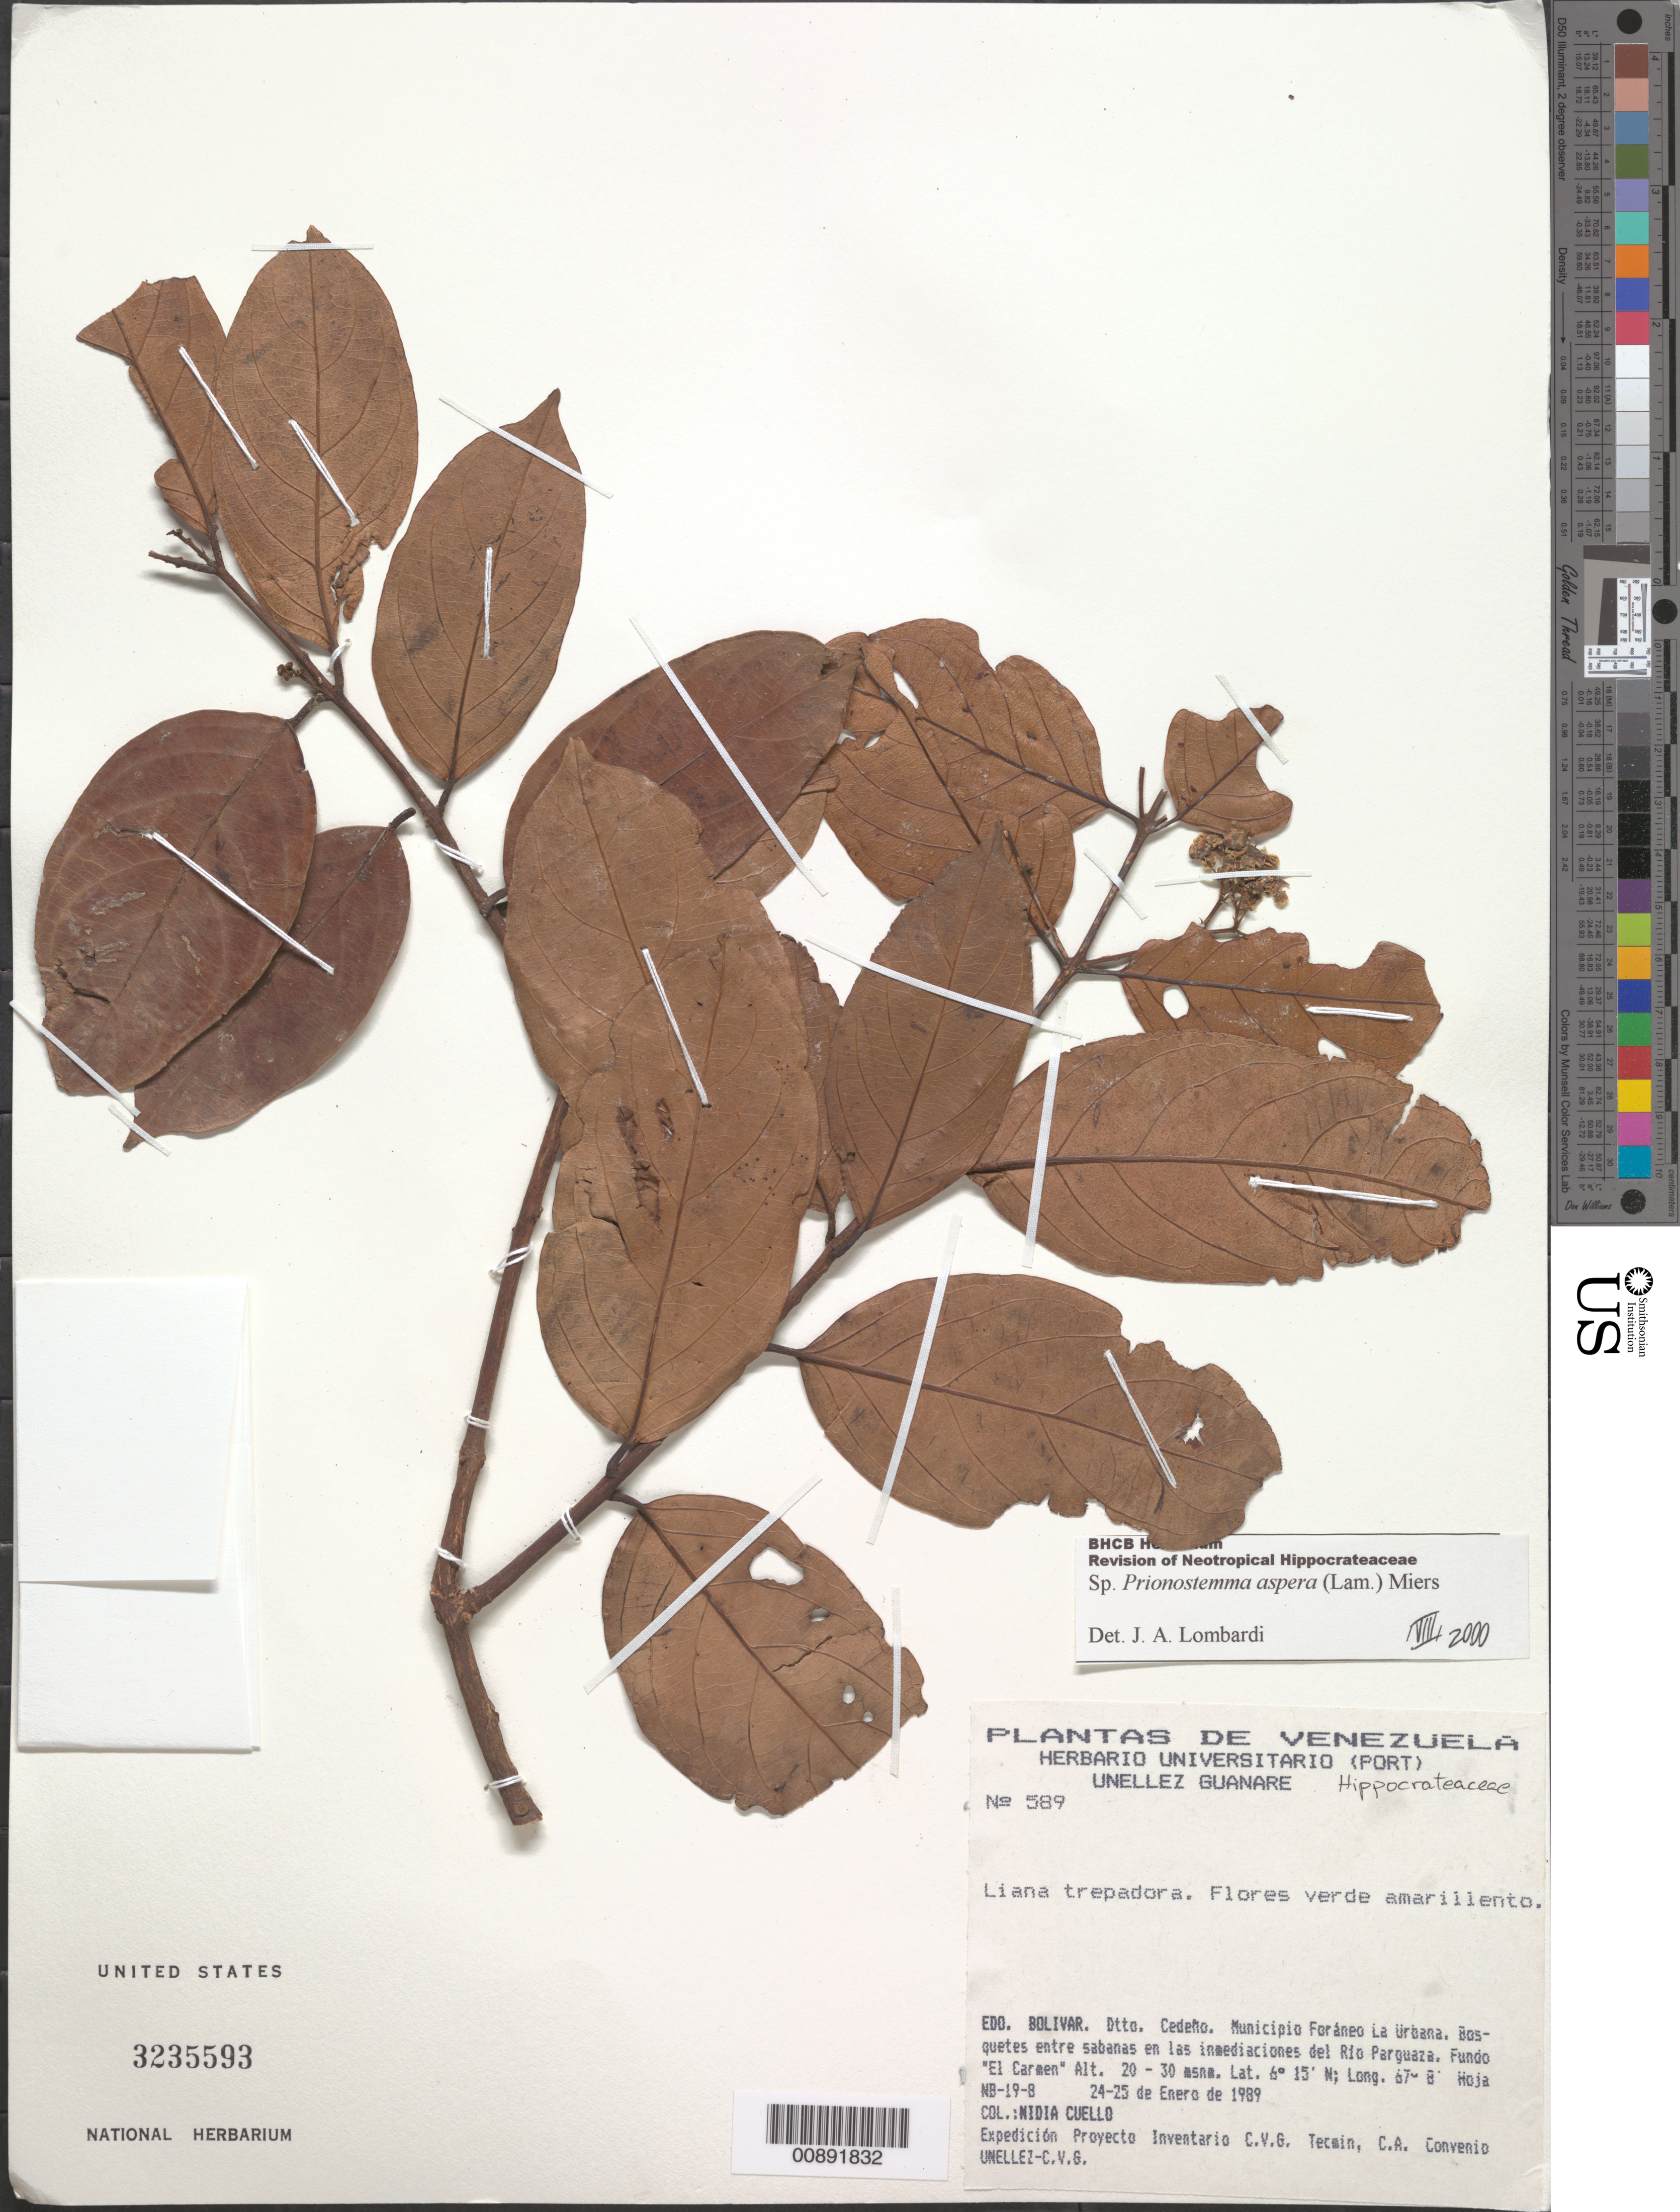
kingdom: Plantae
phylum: Tracheophyta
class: Magnoliopsida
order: Celastrales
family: Celastraceae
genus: Prionostemma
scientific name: Prionostemma aspera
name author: (Lam.) Miers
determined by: Lombardi, Julio A.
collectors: N. L. Cuello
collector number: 589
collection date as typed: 24-Jan-89 to 25-Jan-89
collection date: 1989-01-24/1989-01-25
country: Venezuela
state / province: Bolívar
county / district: Cedeño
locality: Río Parguaza. Fundo "El Carmen"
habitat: Bosquetes entre sabanas en las inmediaciones del rio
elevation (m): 20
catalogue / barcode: US 3235593